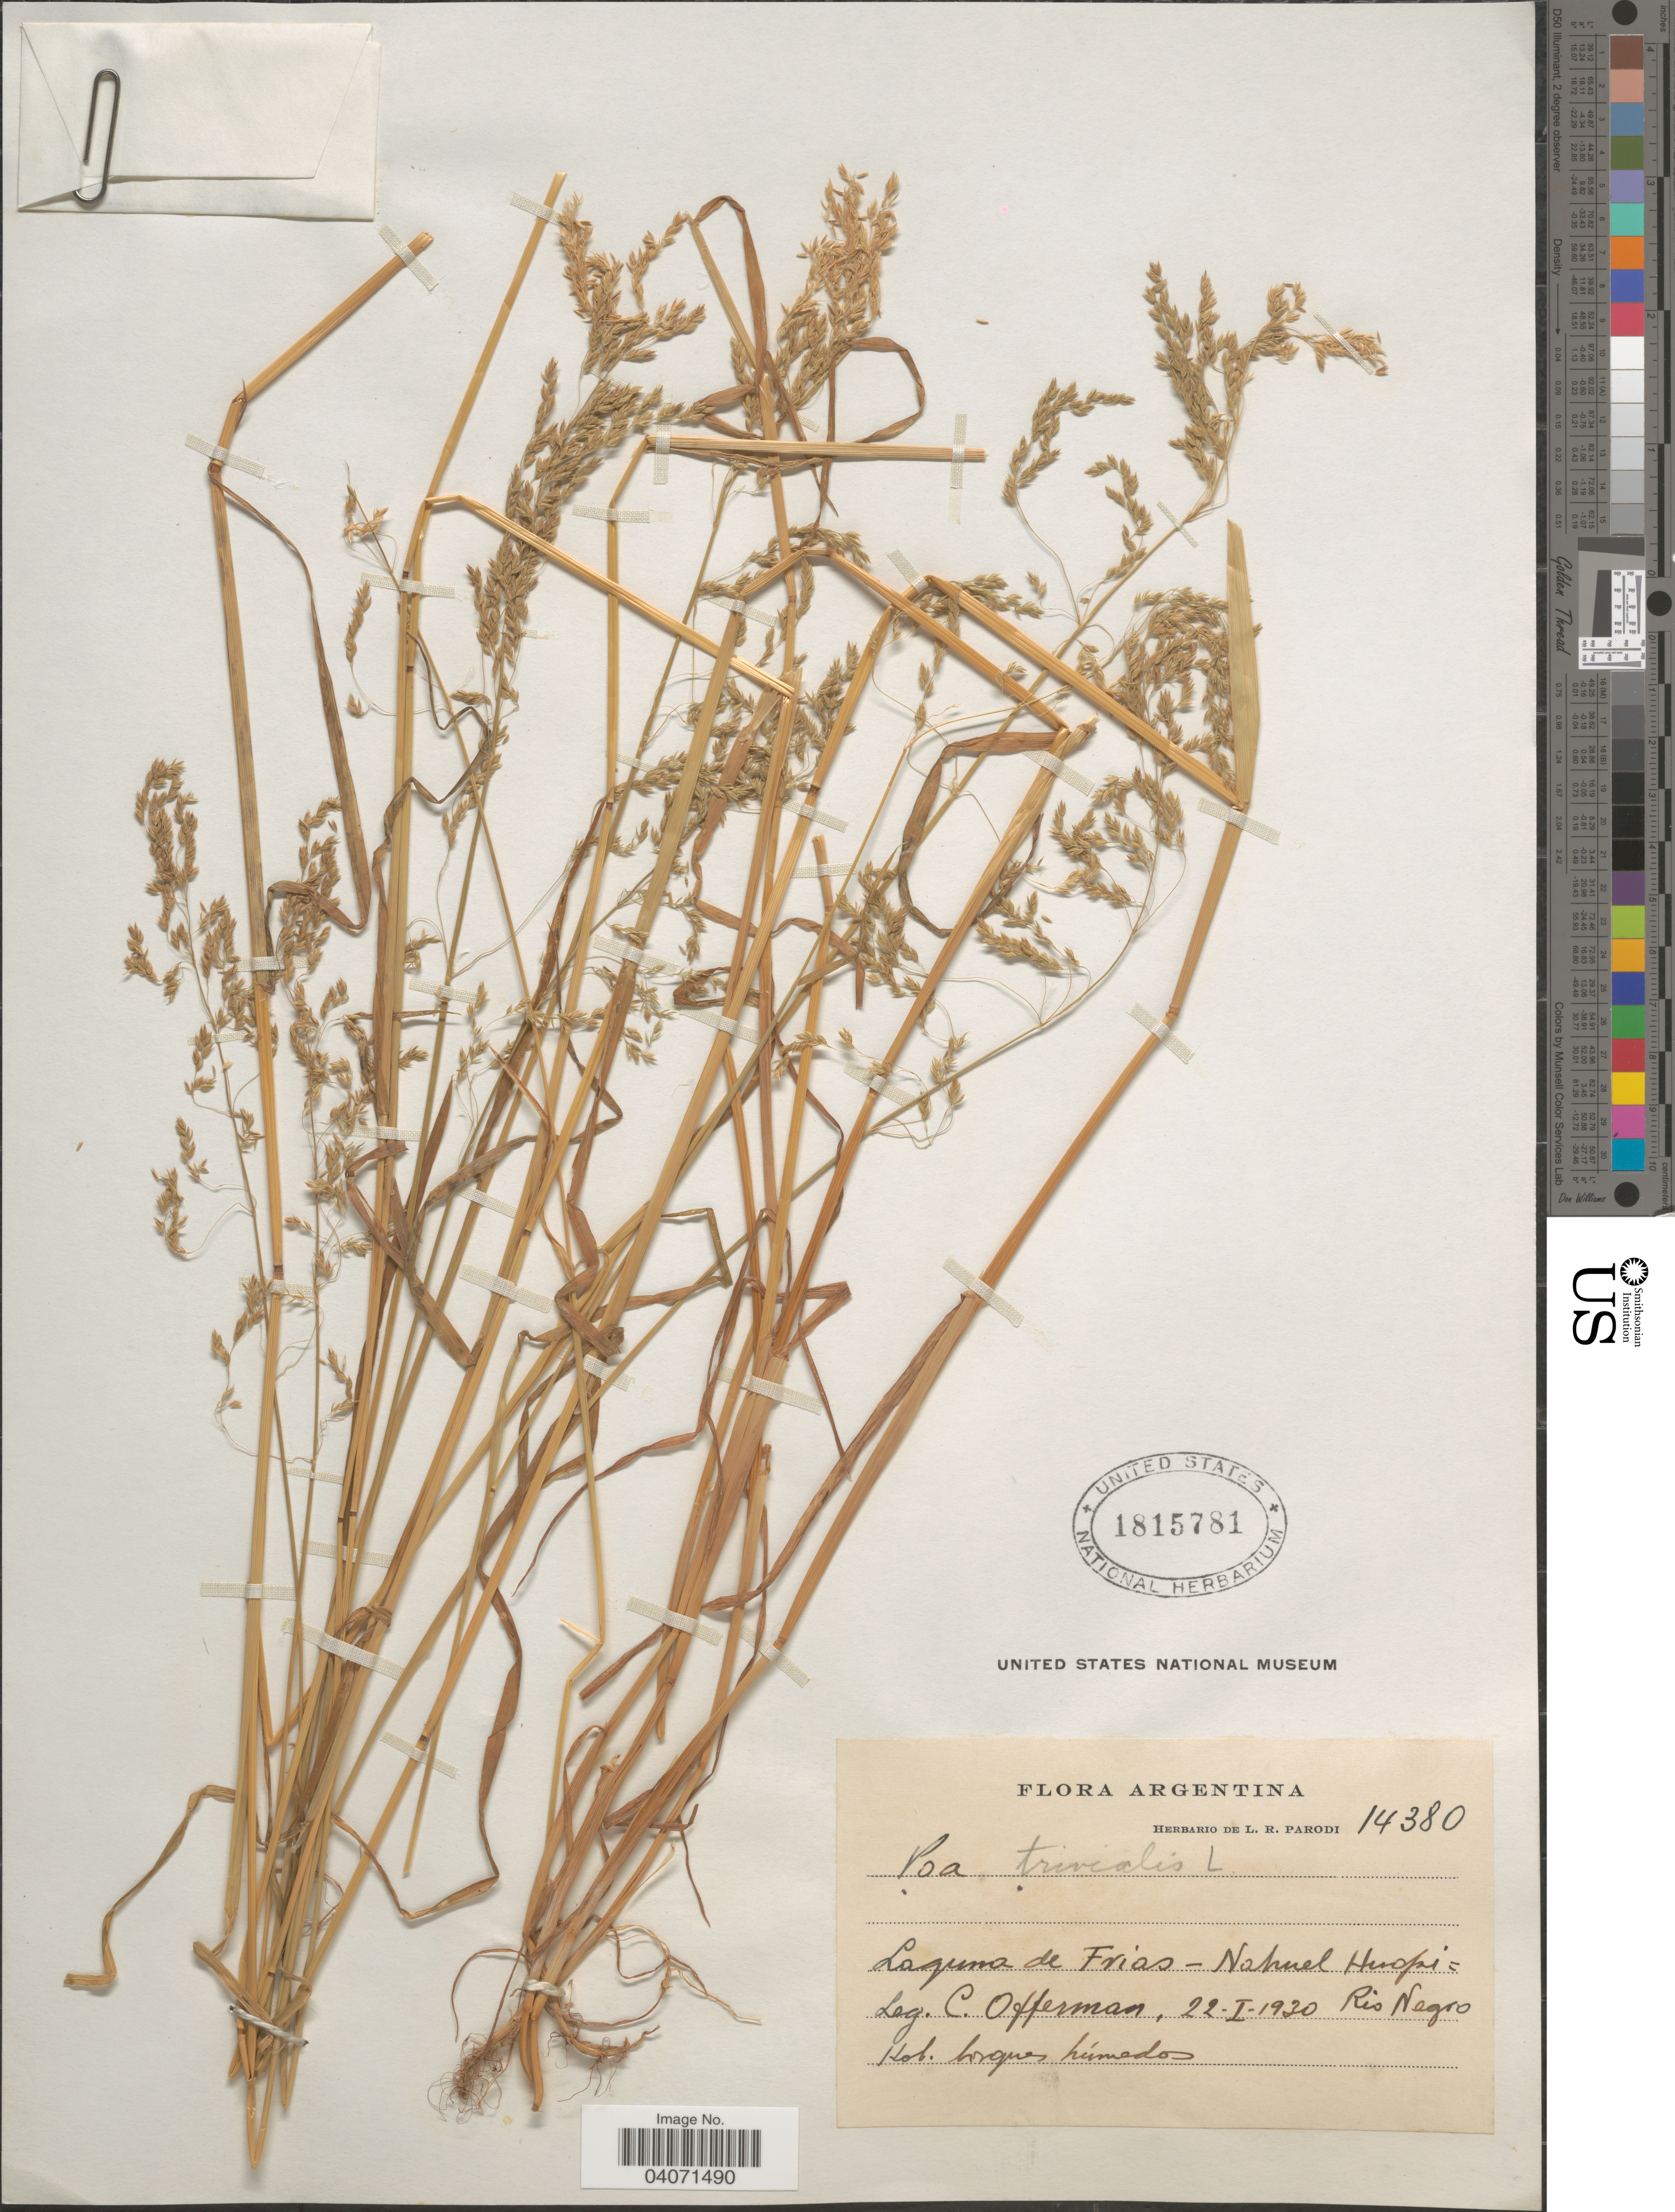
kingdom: Plantae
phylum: Tracheophyta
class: Liliopsida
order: Poales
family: Poaceae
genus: Poa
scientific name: Poa trivialis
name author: L.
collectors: C. Offerman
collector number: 14380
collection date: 1930-01-22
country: Argentina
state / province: Rio Negro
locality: Laguna de Frias - Nahuel Huapi.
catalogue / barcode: US 1815781